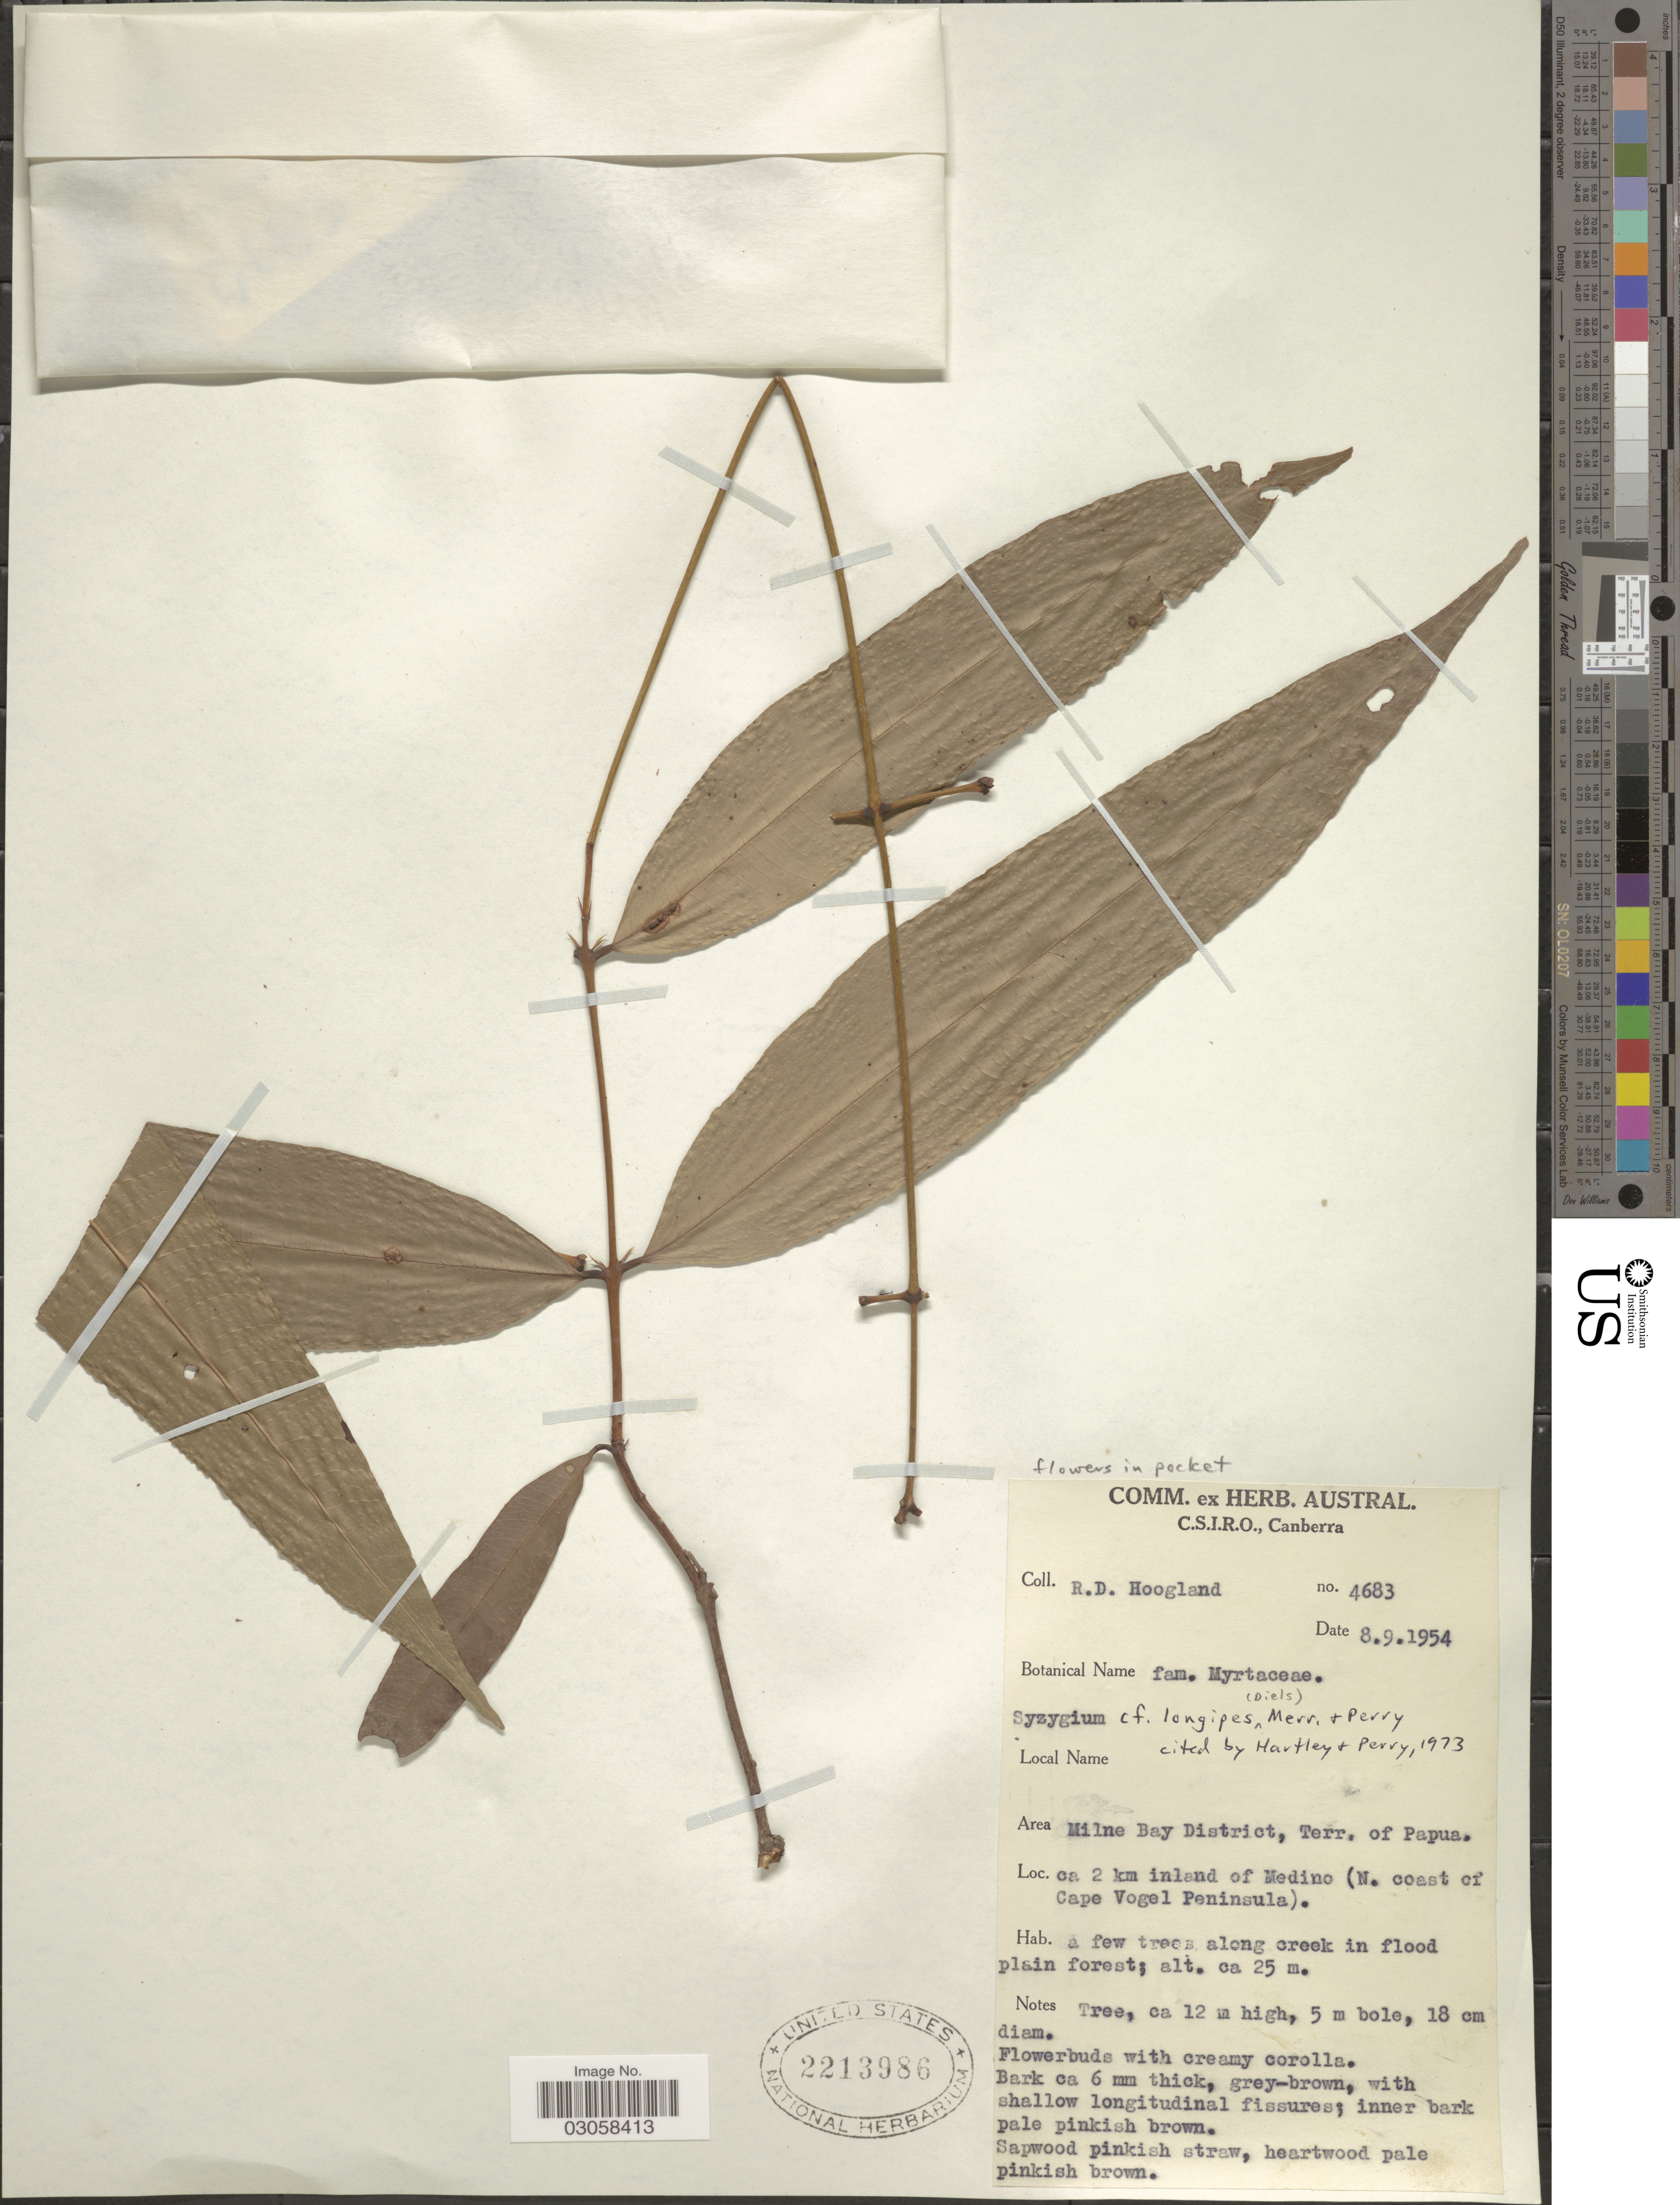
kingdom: Plantae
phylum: Tracheophyta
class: Magnoliopsida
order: Myrtales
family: Myrtaceae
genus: Syzygium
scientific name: Syzygium longipes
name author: (Diels) Merr. & L.M. Perry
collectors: R. D. Hoogland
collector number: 4683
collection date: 1954-09-08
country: Papua New Guinea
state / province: Milne Bay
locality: Area Milne Bay District, Terr. of Papua. ca 2 km inland of Medino (N. coast of Cape Vogel Peninsula).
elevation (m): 25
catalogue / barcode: US 2213986